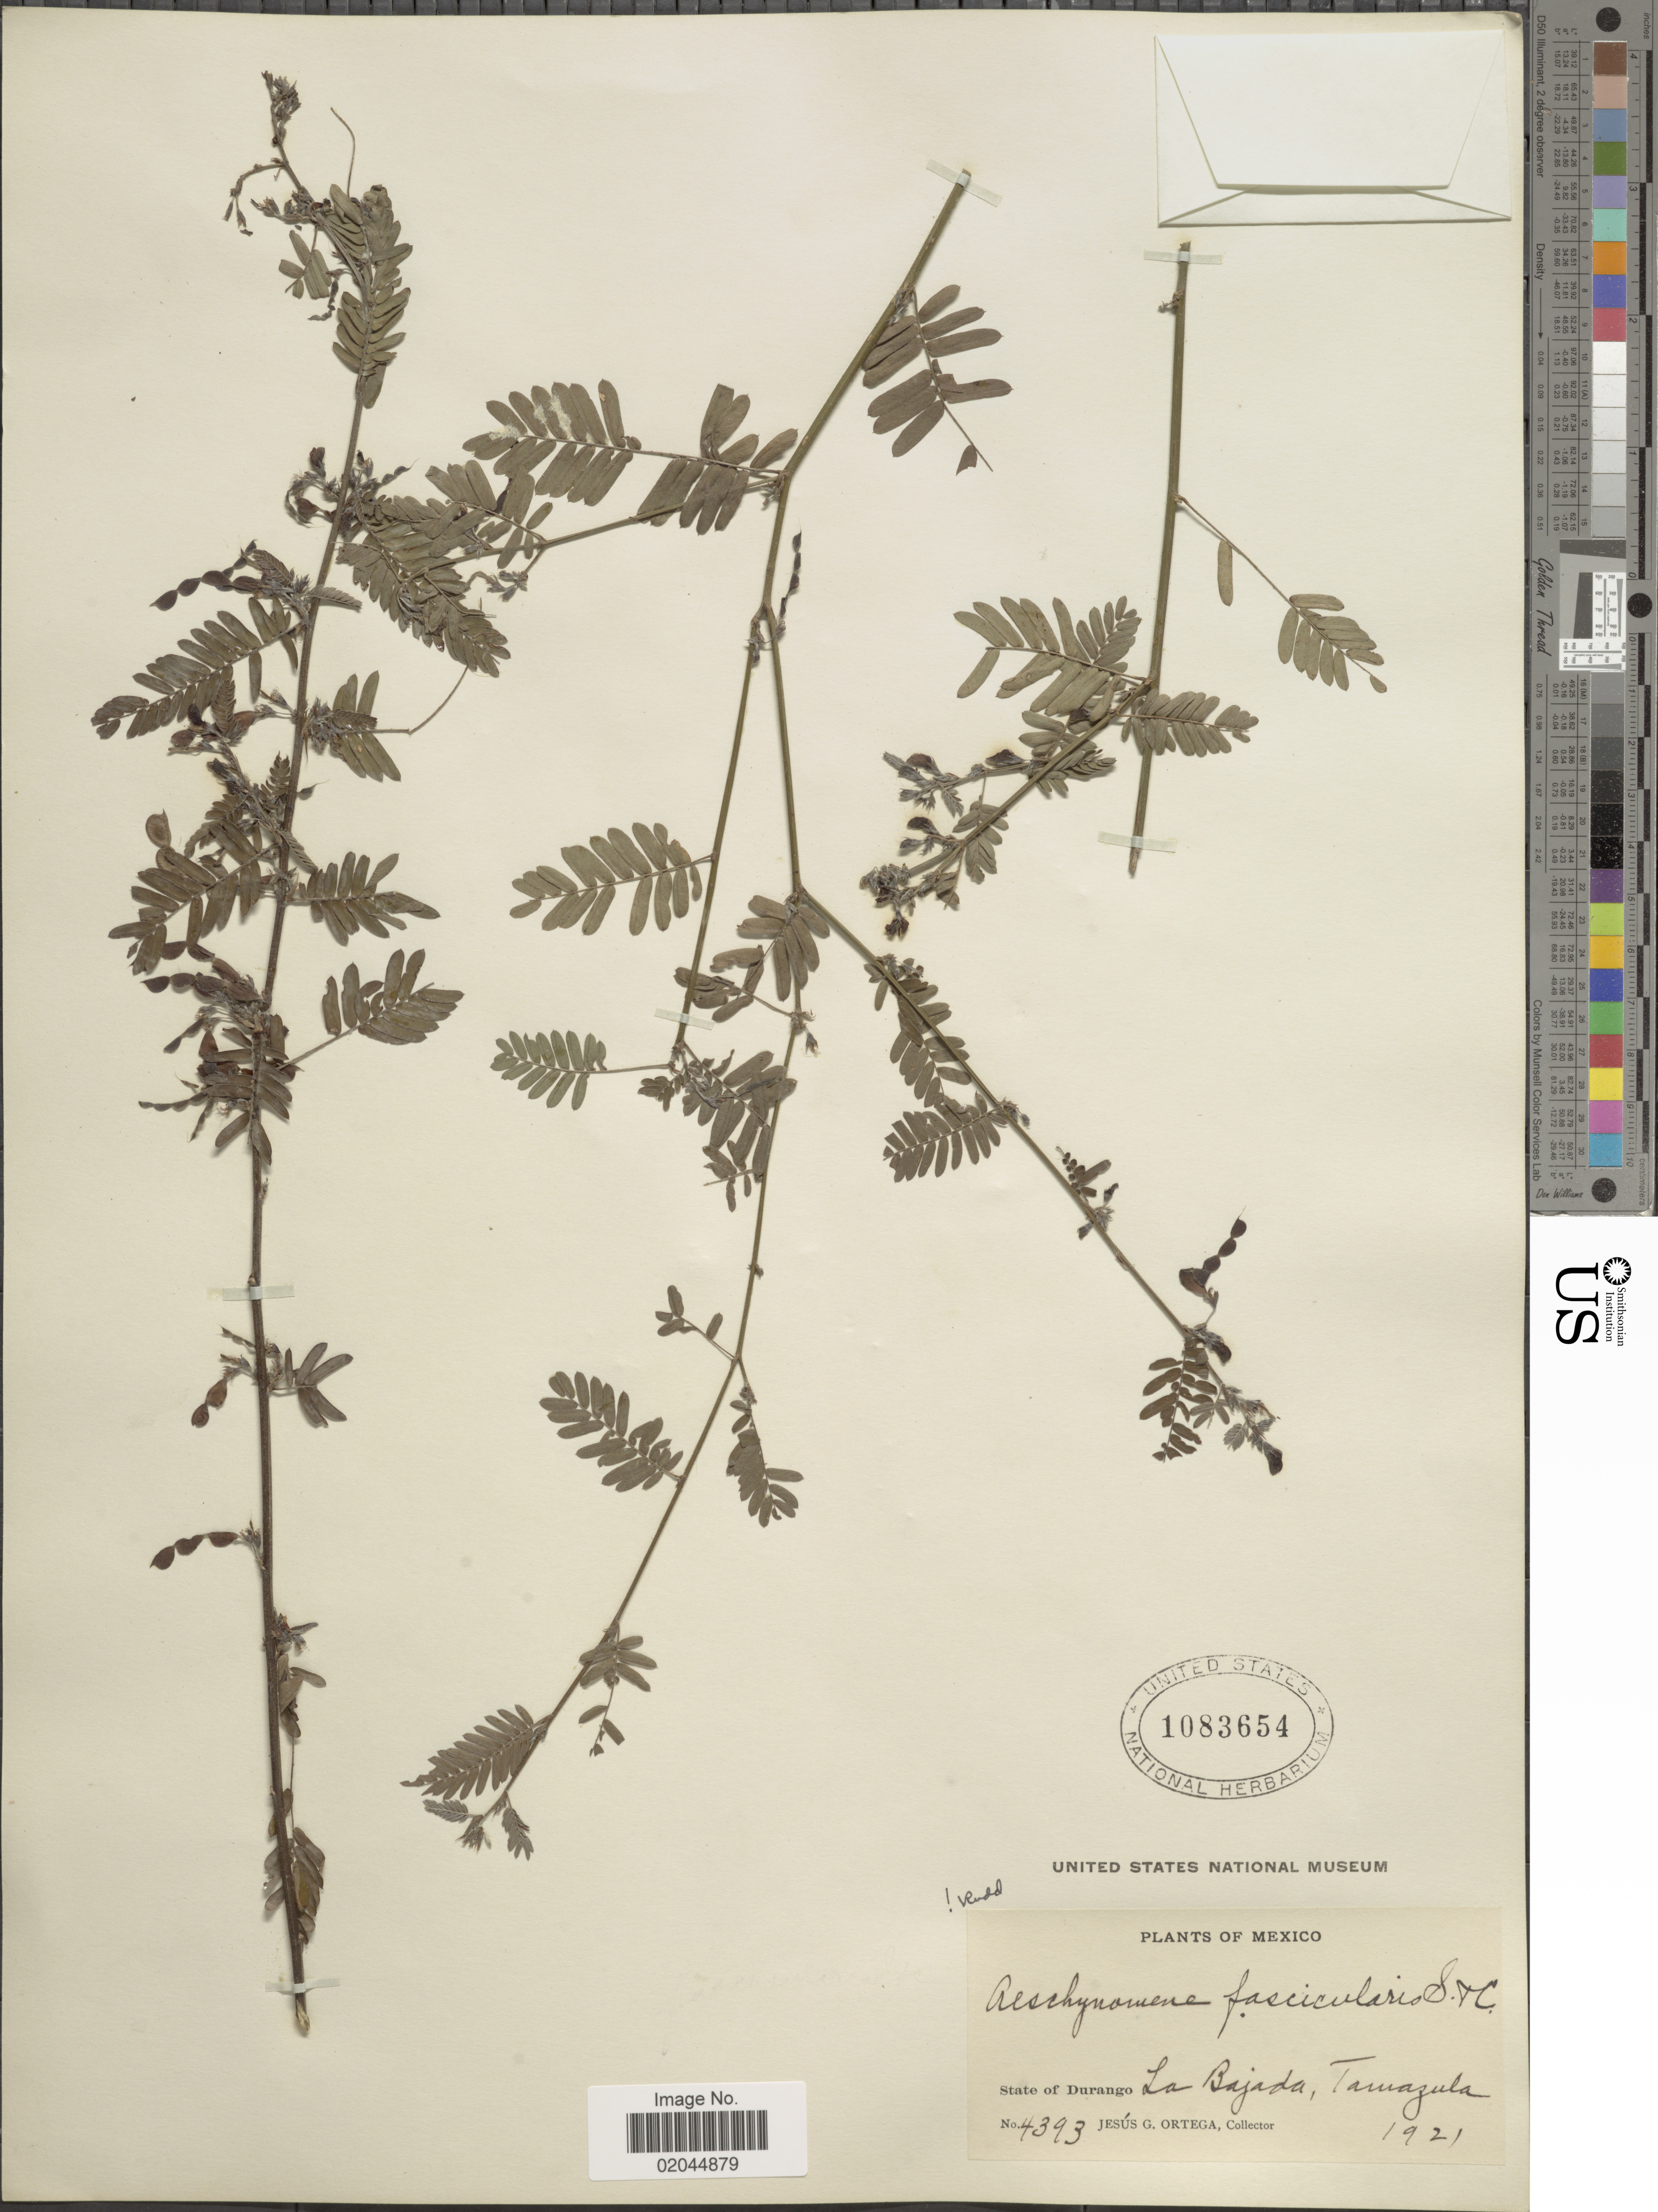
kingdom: Plantae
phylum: Tracheophyta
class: Magnoliopsida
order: Fabales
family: Fabaceae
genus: Aeschynomene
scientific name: Aeschynomene fascicularis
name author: Schltdl. & Cham.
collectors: J. Ortega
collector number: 4393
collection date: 1921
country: Mexico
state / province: Durango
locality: La Bajada, Tawazula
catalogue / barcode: US 1083654